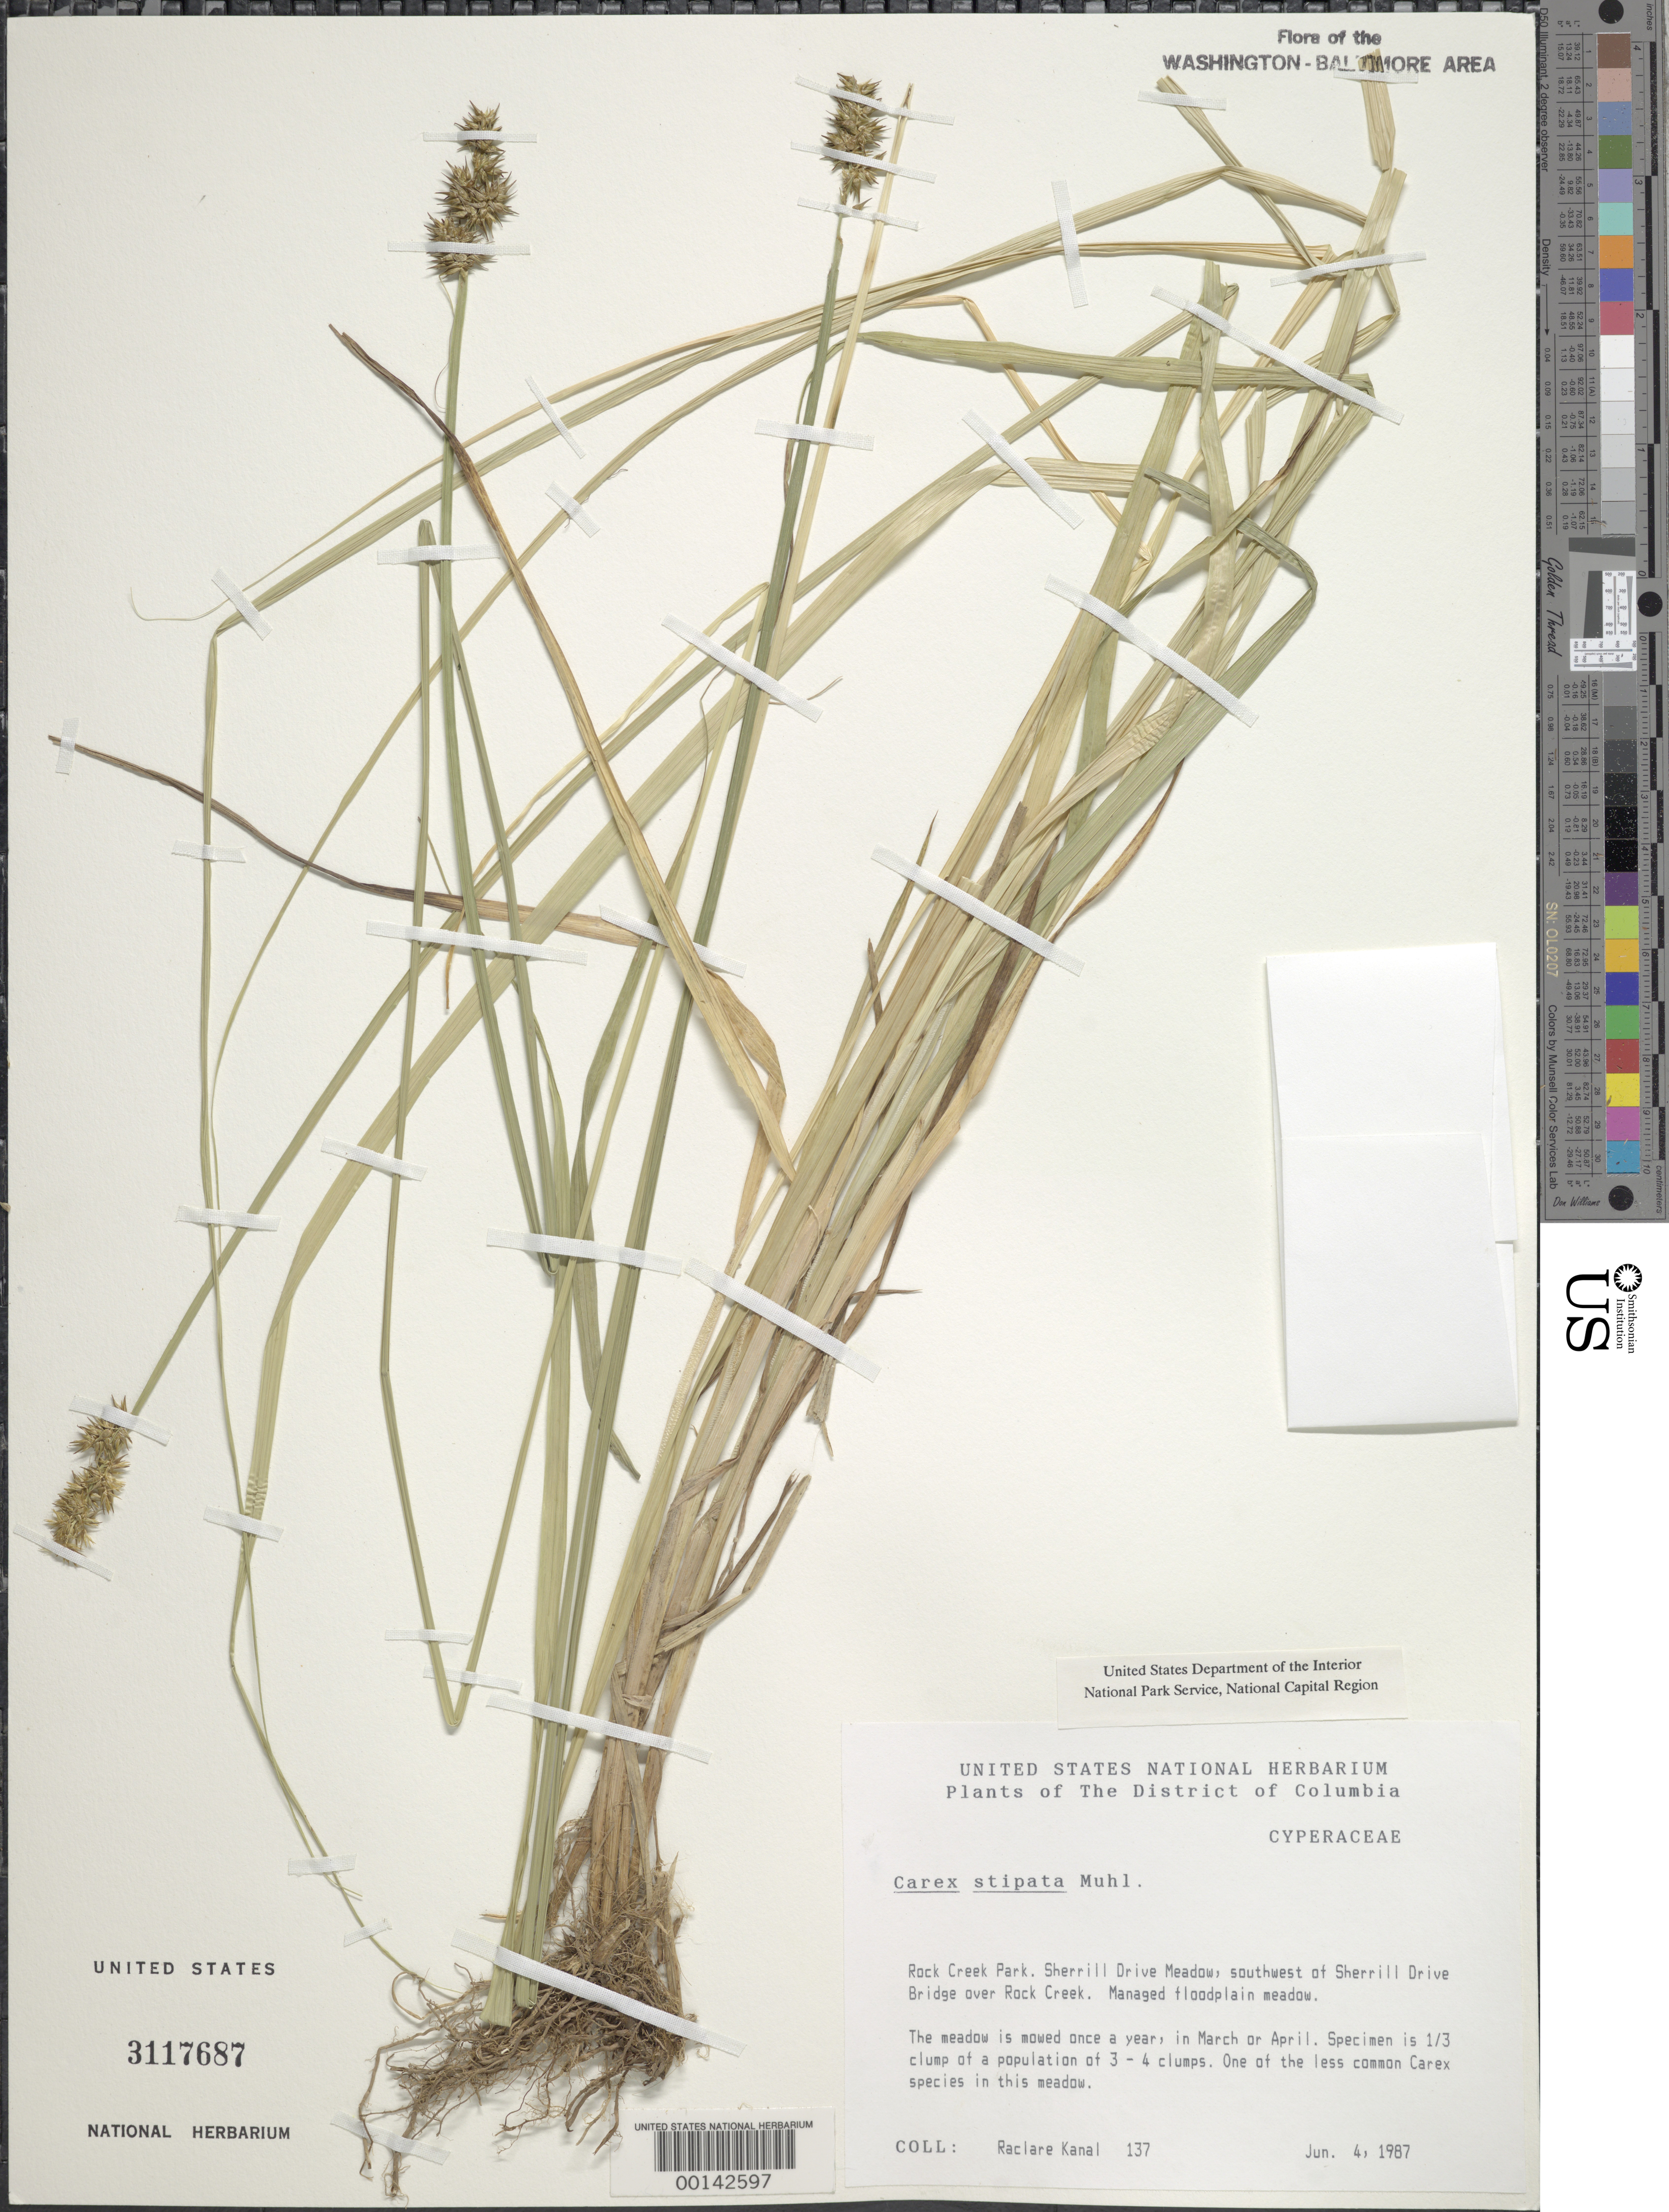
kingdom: Plantae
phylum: Tracheophyta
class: Liliopsida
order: Poales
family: Cyperaceae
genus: Carex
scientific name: Carex stipata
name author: Muhl. ex Willd.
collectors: R. Kanal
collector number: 137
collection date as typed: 04 Jun 1987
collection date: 1987-06-04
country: United States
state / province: District of Columbia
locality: Rock Creek Park. Sherrill Drive meadow, southwest of Sherrill Drive Bridge over Rock Creek. Rock Creek Park & vicinity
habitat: Managed floodplain meadow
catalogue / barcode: US 3117687